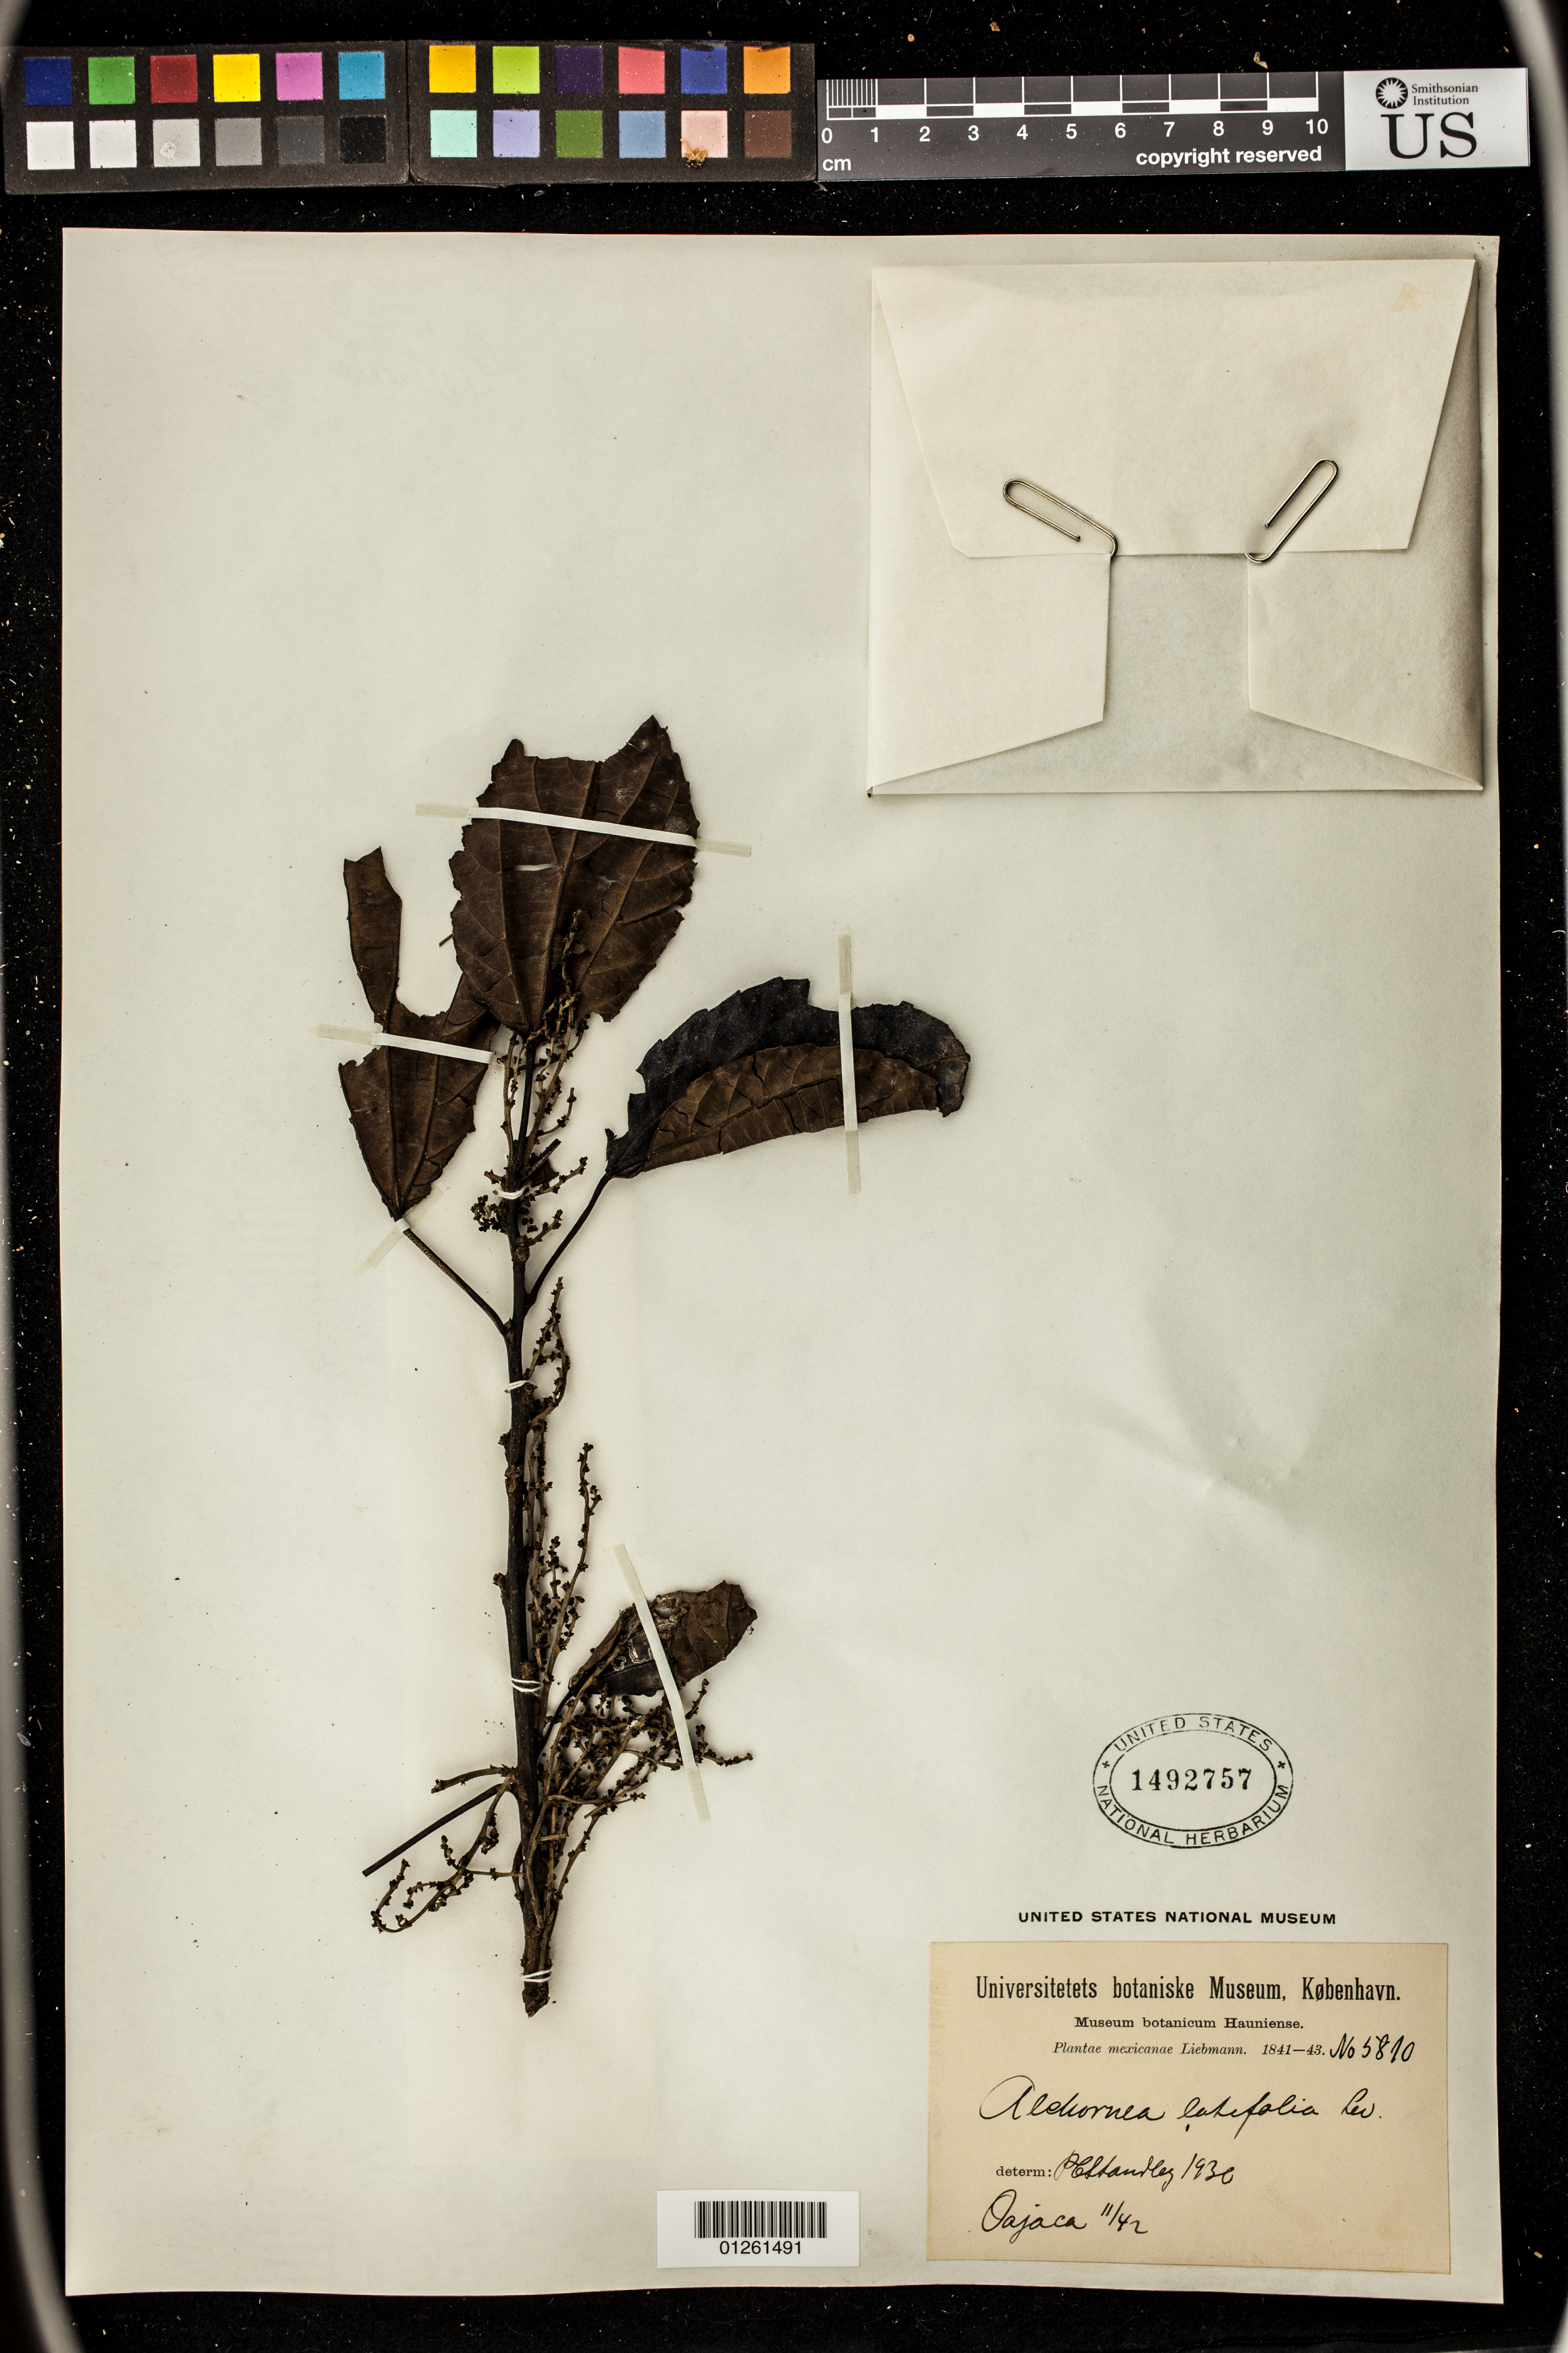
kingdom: Plantae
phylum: Tracheophyta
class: Magnoliopsida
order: Malpighiales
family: Euphorbiaceae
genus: Alchornea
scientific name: Alchornea latifolia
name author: Sw.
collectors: F. M. Liebmann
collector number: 5810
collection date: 1842-11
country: Mexico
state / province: Oaxaca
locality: Oajaca [Oaxaca]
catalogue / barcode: US 1492757